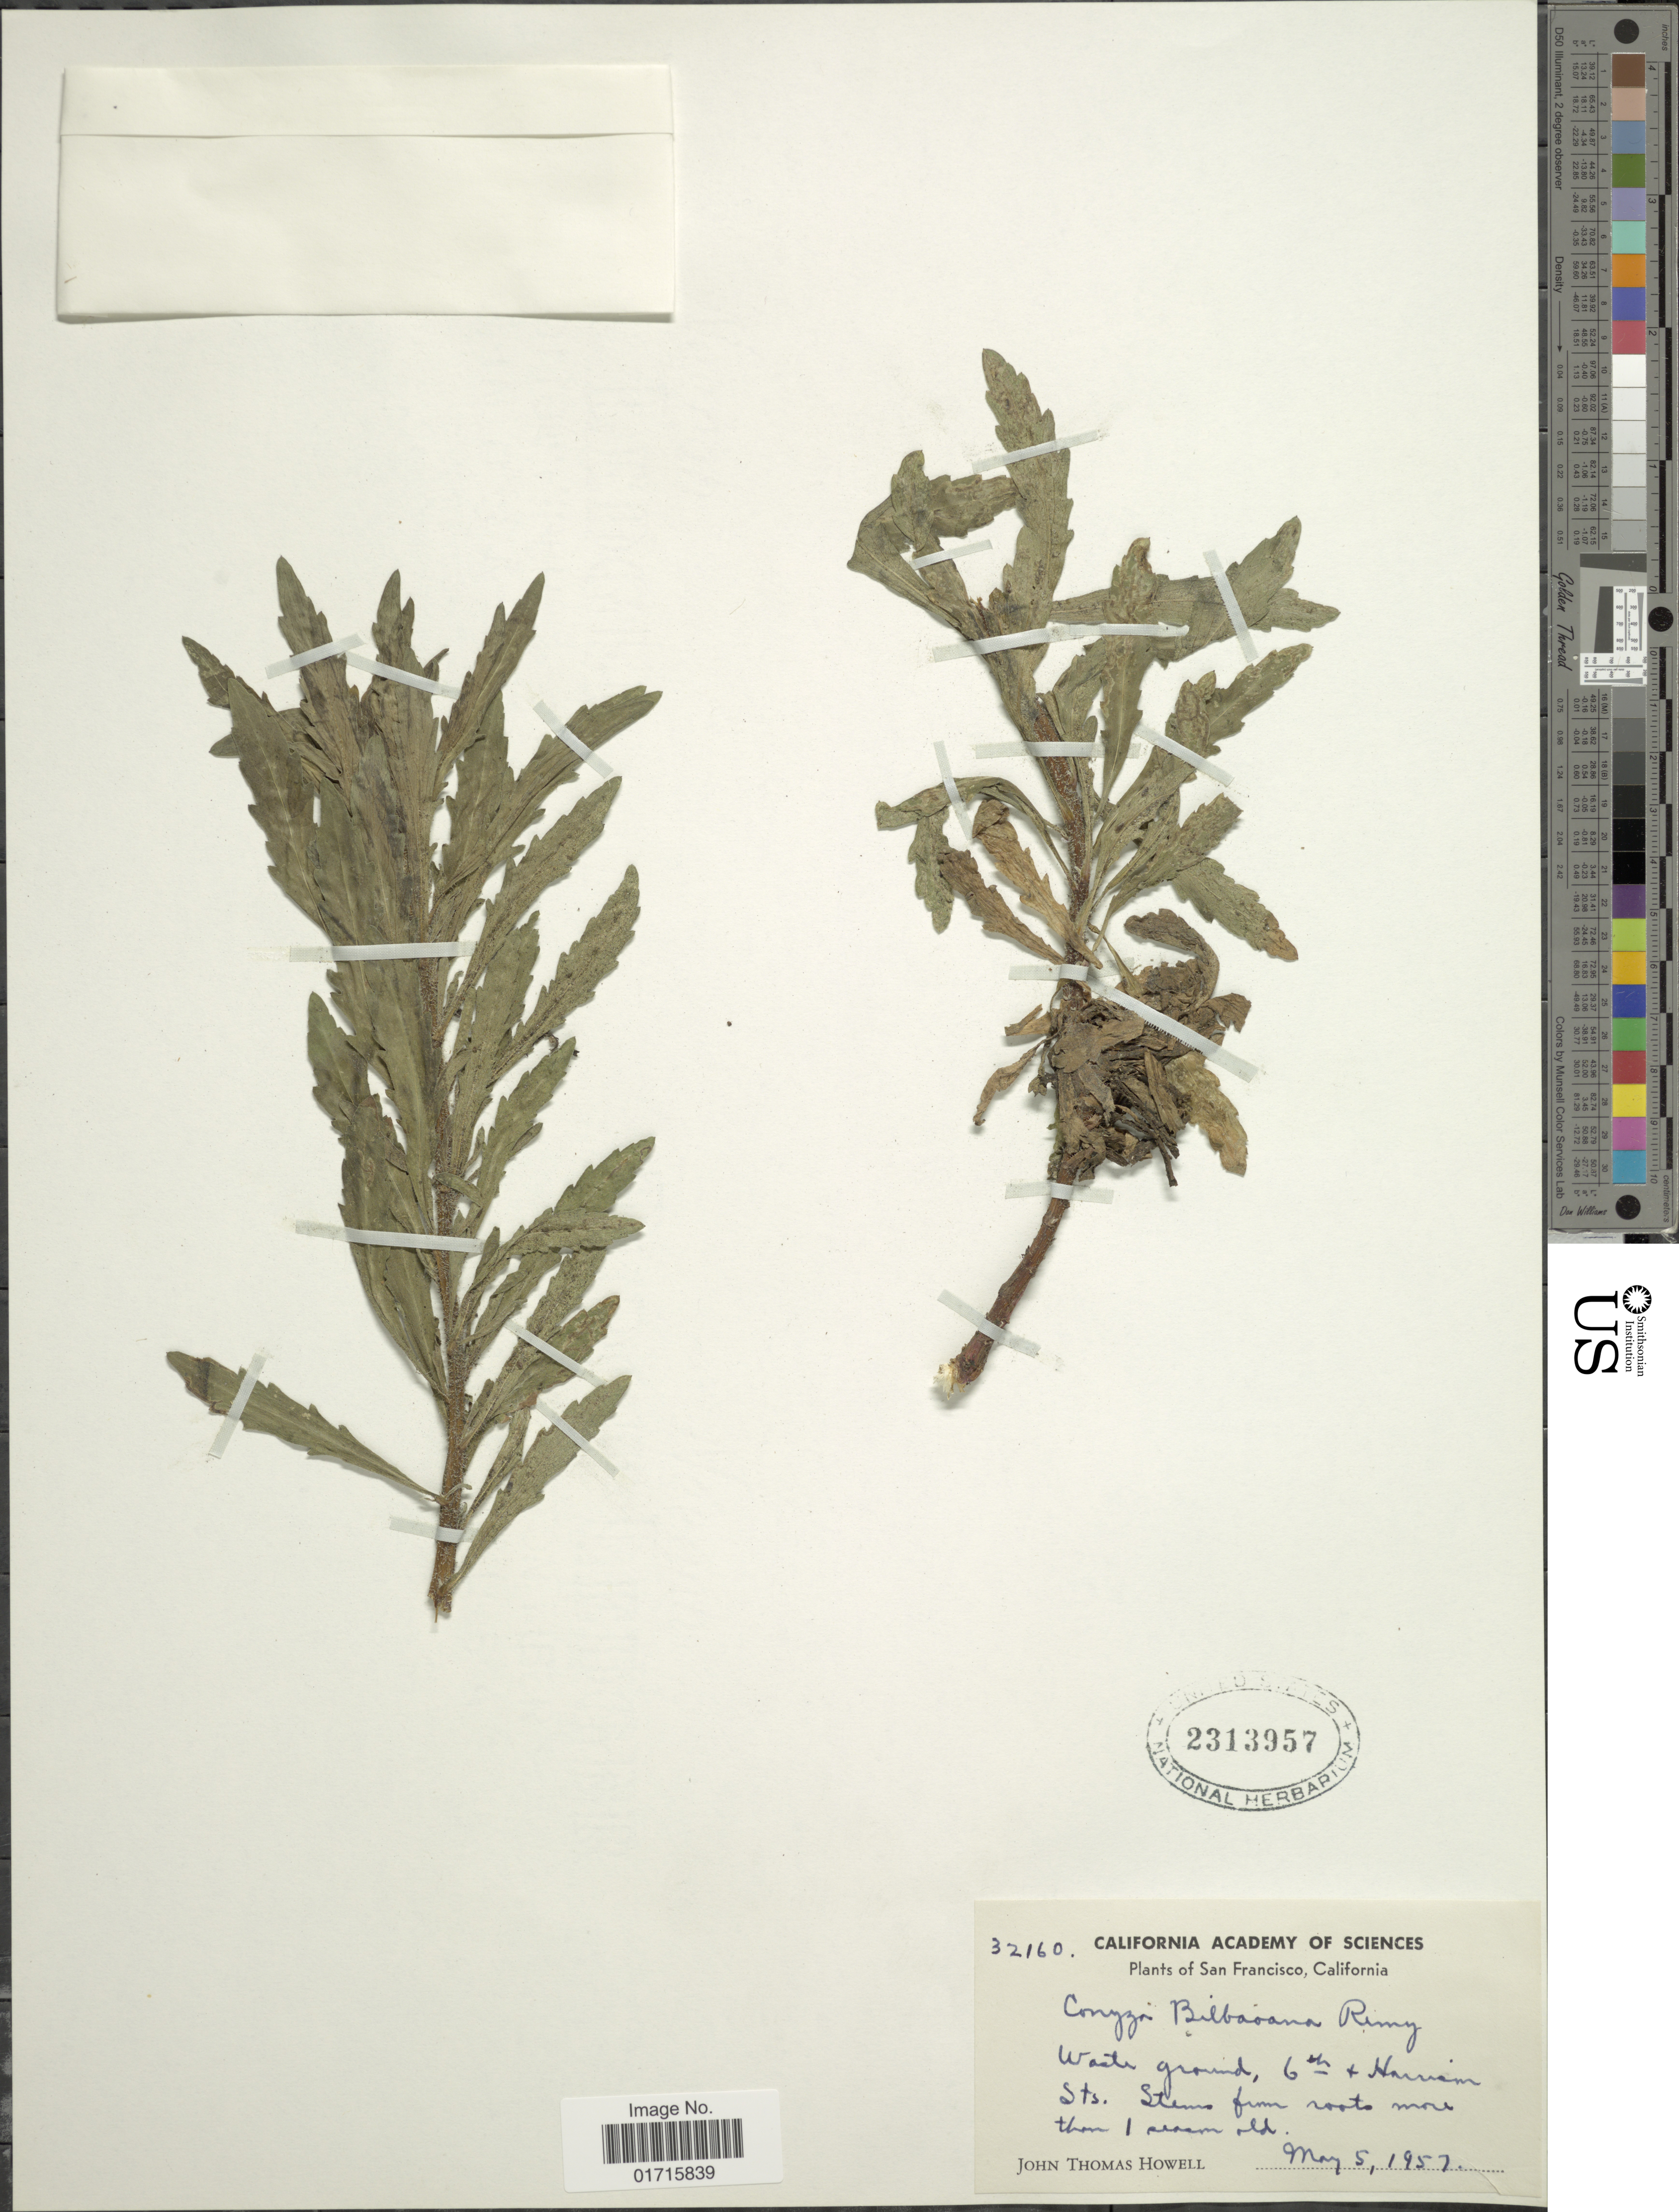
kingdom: Plantae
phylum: Tracheophyta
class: Magnoliopsida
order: Asterales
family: Asteraceae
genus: Conyza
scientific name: Conyza bilbaoana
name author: J. Rémy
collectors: J. T. Howell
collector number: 32160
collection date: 1957-05-05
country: United States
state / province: California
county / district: San Francisco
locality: San Francisco, California. Waste ground, 6th + Harrison Sts.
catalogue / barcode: US 2313957